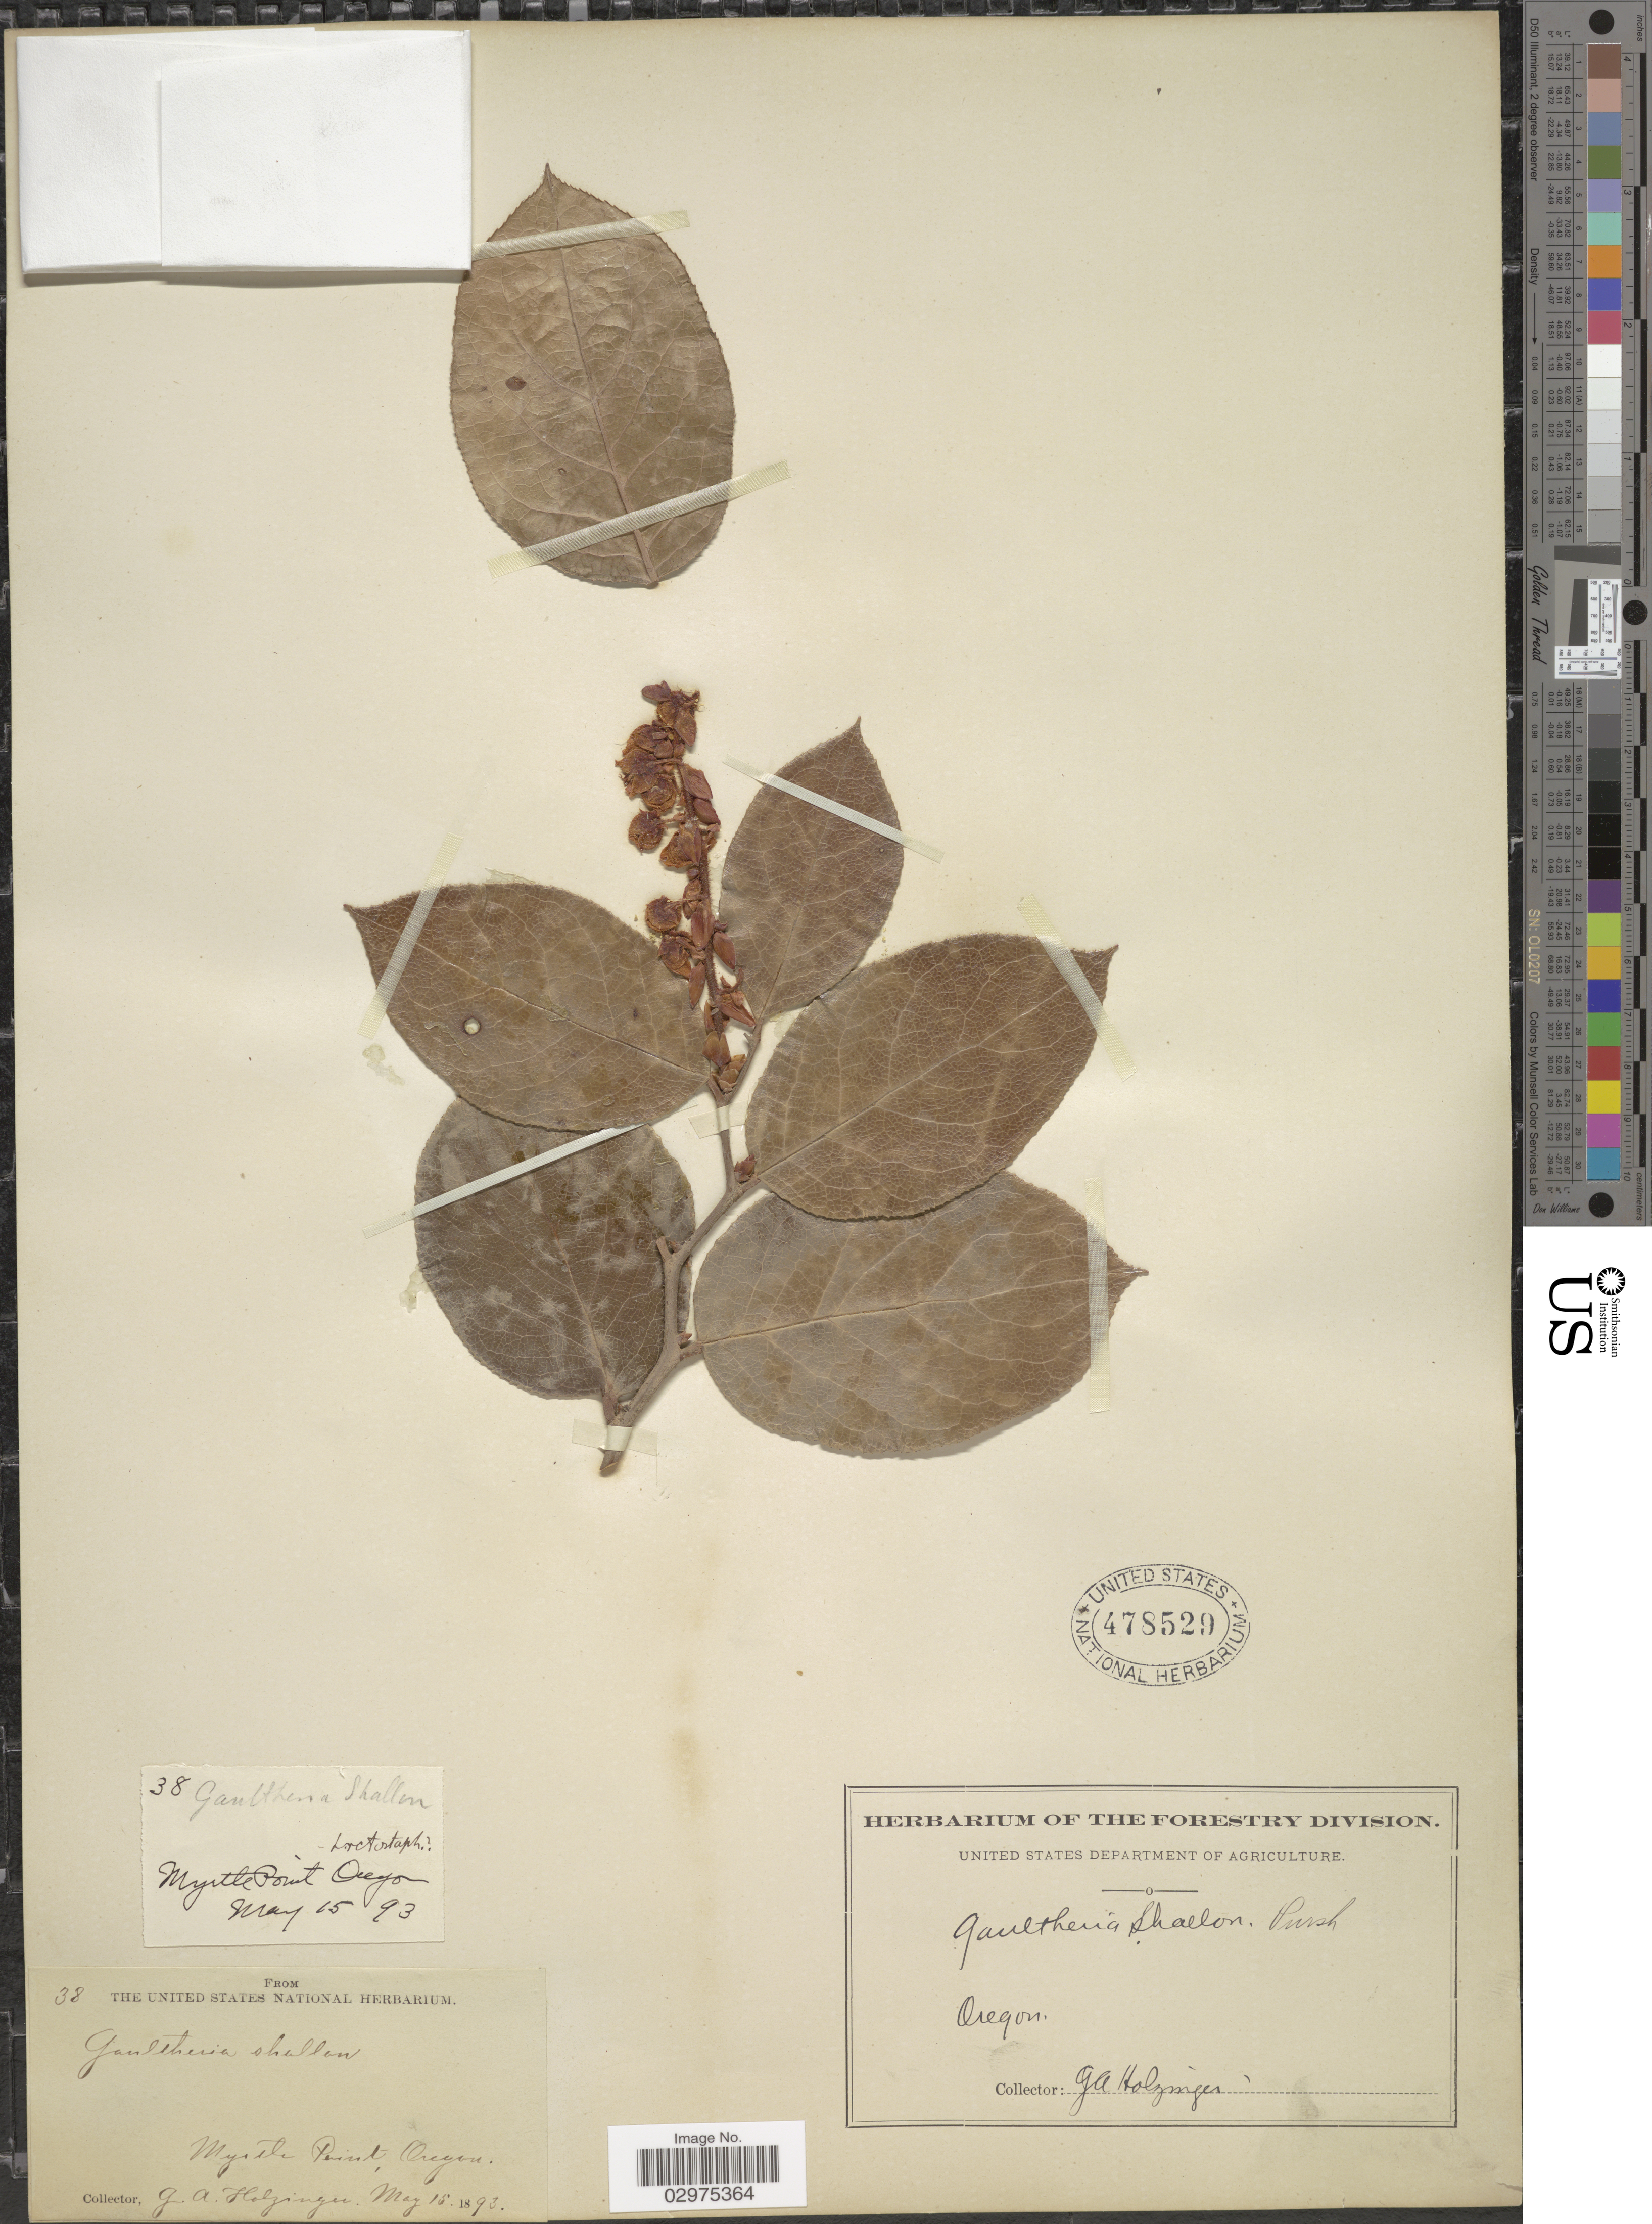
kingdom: Plantae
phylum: Tracheophyta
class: Magnoliopsida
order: Ericales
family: Ericaceae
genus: Gaultheria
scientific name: Gaultheria shallon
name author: Pursh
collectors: G. A. Holzinger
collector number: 38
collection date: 1893-05-15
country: United States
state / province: Oregon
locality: Myrtle Point.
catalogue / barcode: US 478529